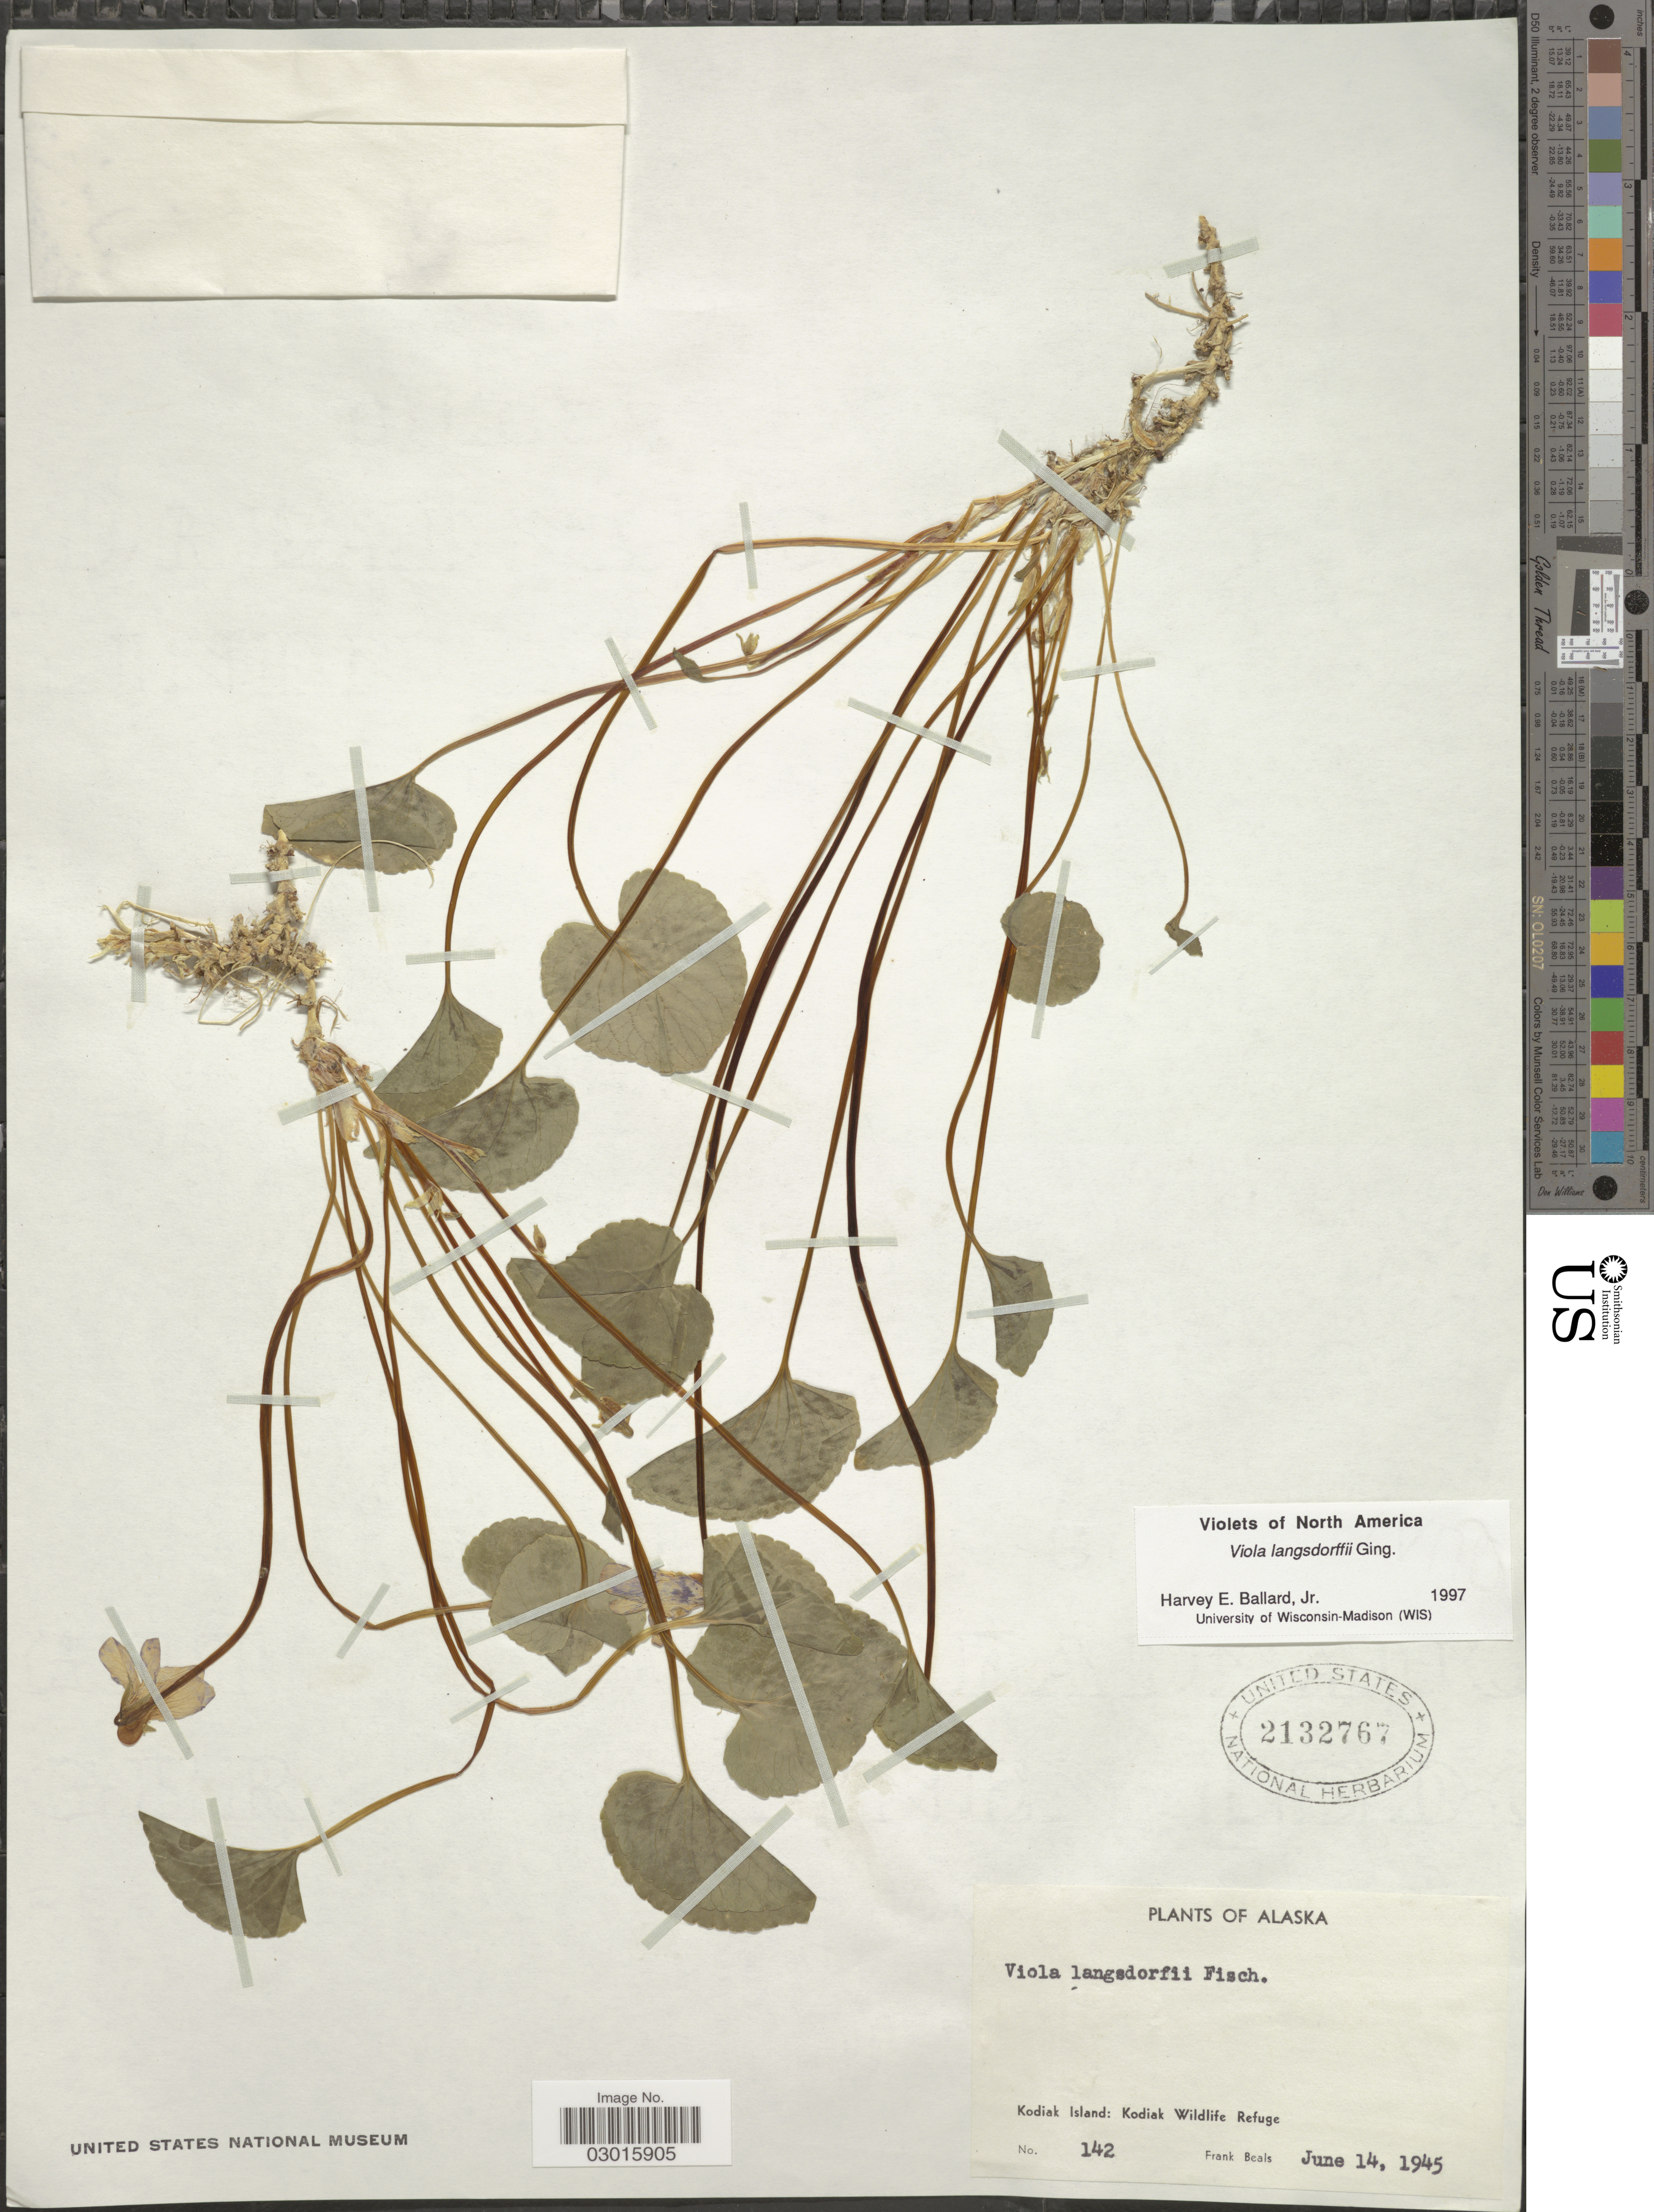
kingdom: Plantae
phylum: Tracheophyta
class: Magnoliopsida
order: Malpighiales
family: Violaceae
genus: Viola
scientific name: Viola langsdorffii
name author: Fisch. ex Ging.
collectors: F. Beals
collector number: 142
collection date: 1945-07-14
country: United States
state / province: Alaska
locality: Kodiak Island: Kodiak Wildlife Refuge.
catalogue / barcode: US 2132767